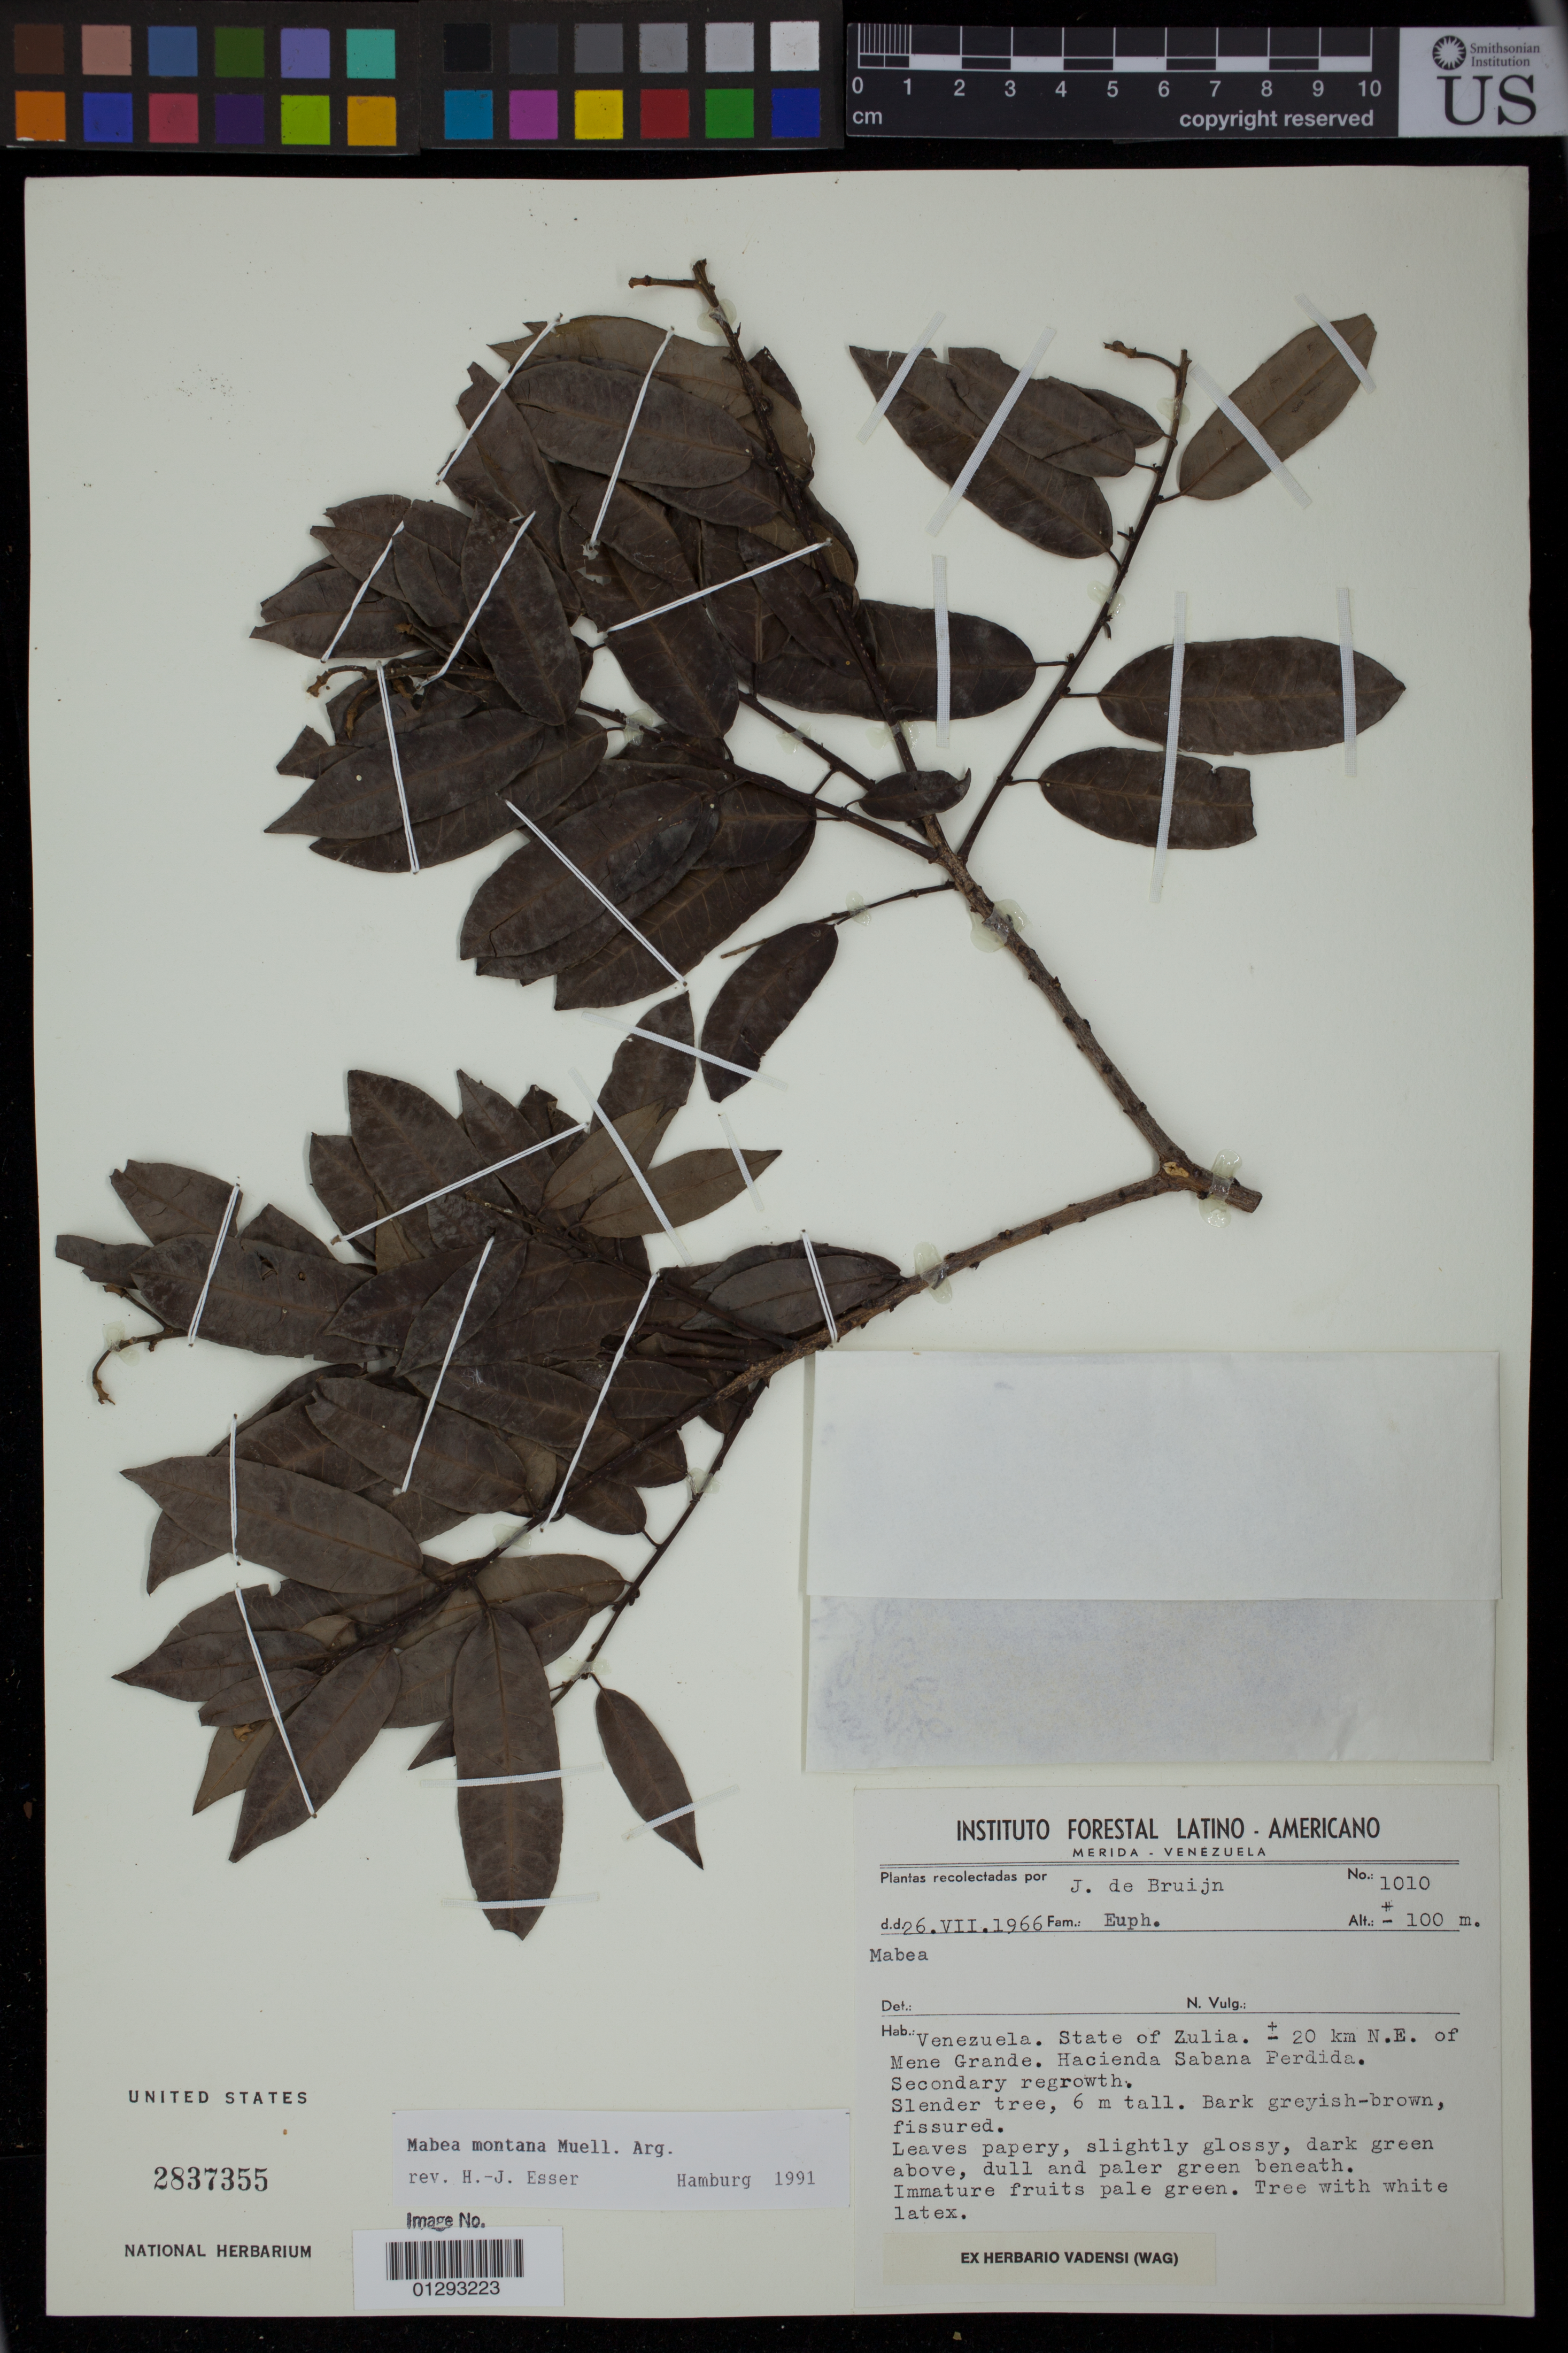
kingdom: Plantae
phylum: Tracheophyta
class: Magnoliopsida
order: Malpighiales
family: Euphorbiaceae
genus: Mabea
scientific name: Mabea montana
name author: Müll. Arg.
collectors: J. Bruijn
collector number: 1010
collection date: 1966-07-26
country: Venezuela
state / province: Zulia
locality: +/- 20 km N.E. of Mene Grande. Hacienda Sabana Perdida.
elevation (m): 100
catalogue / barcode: US 2837355